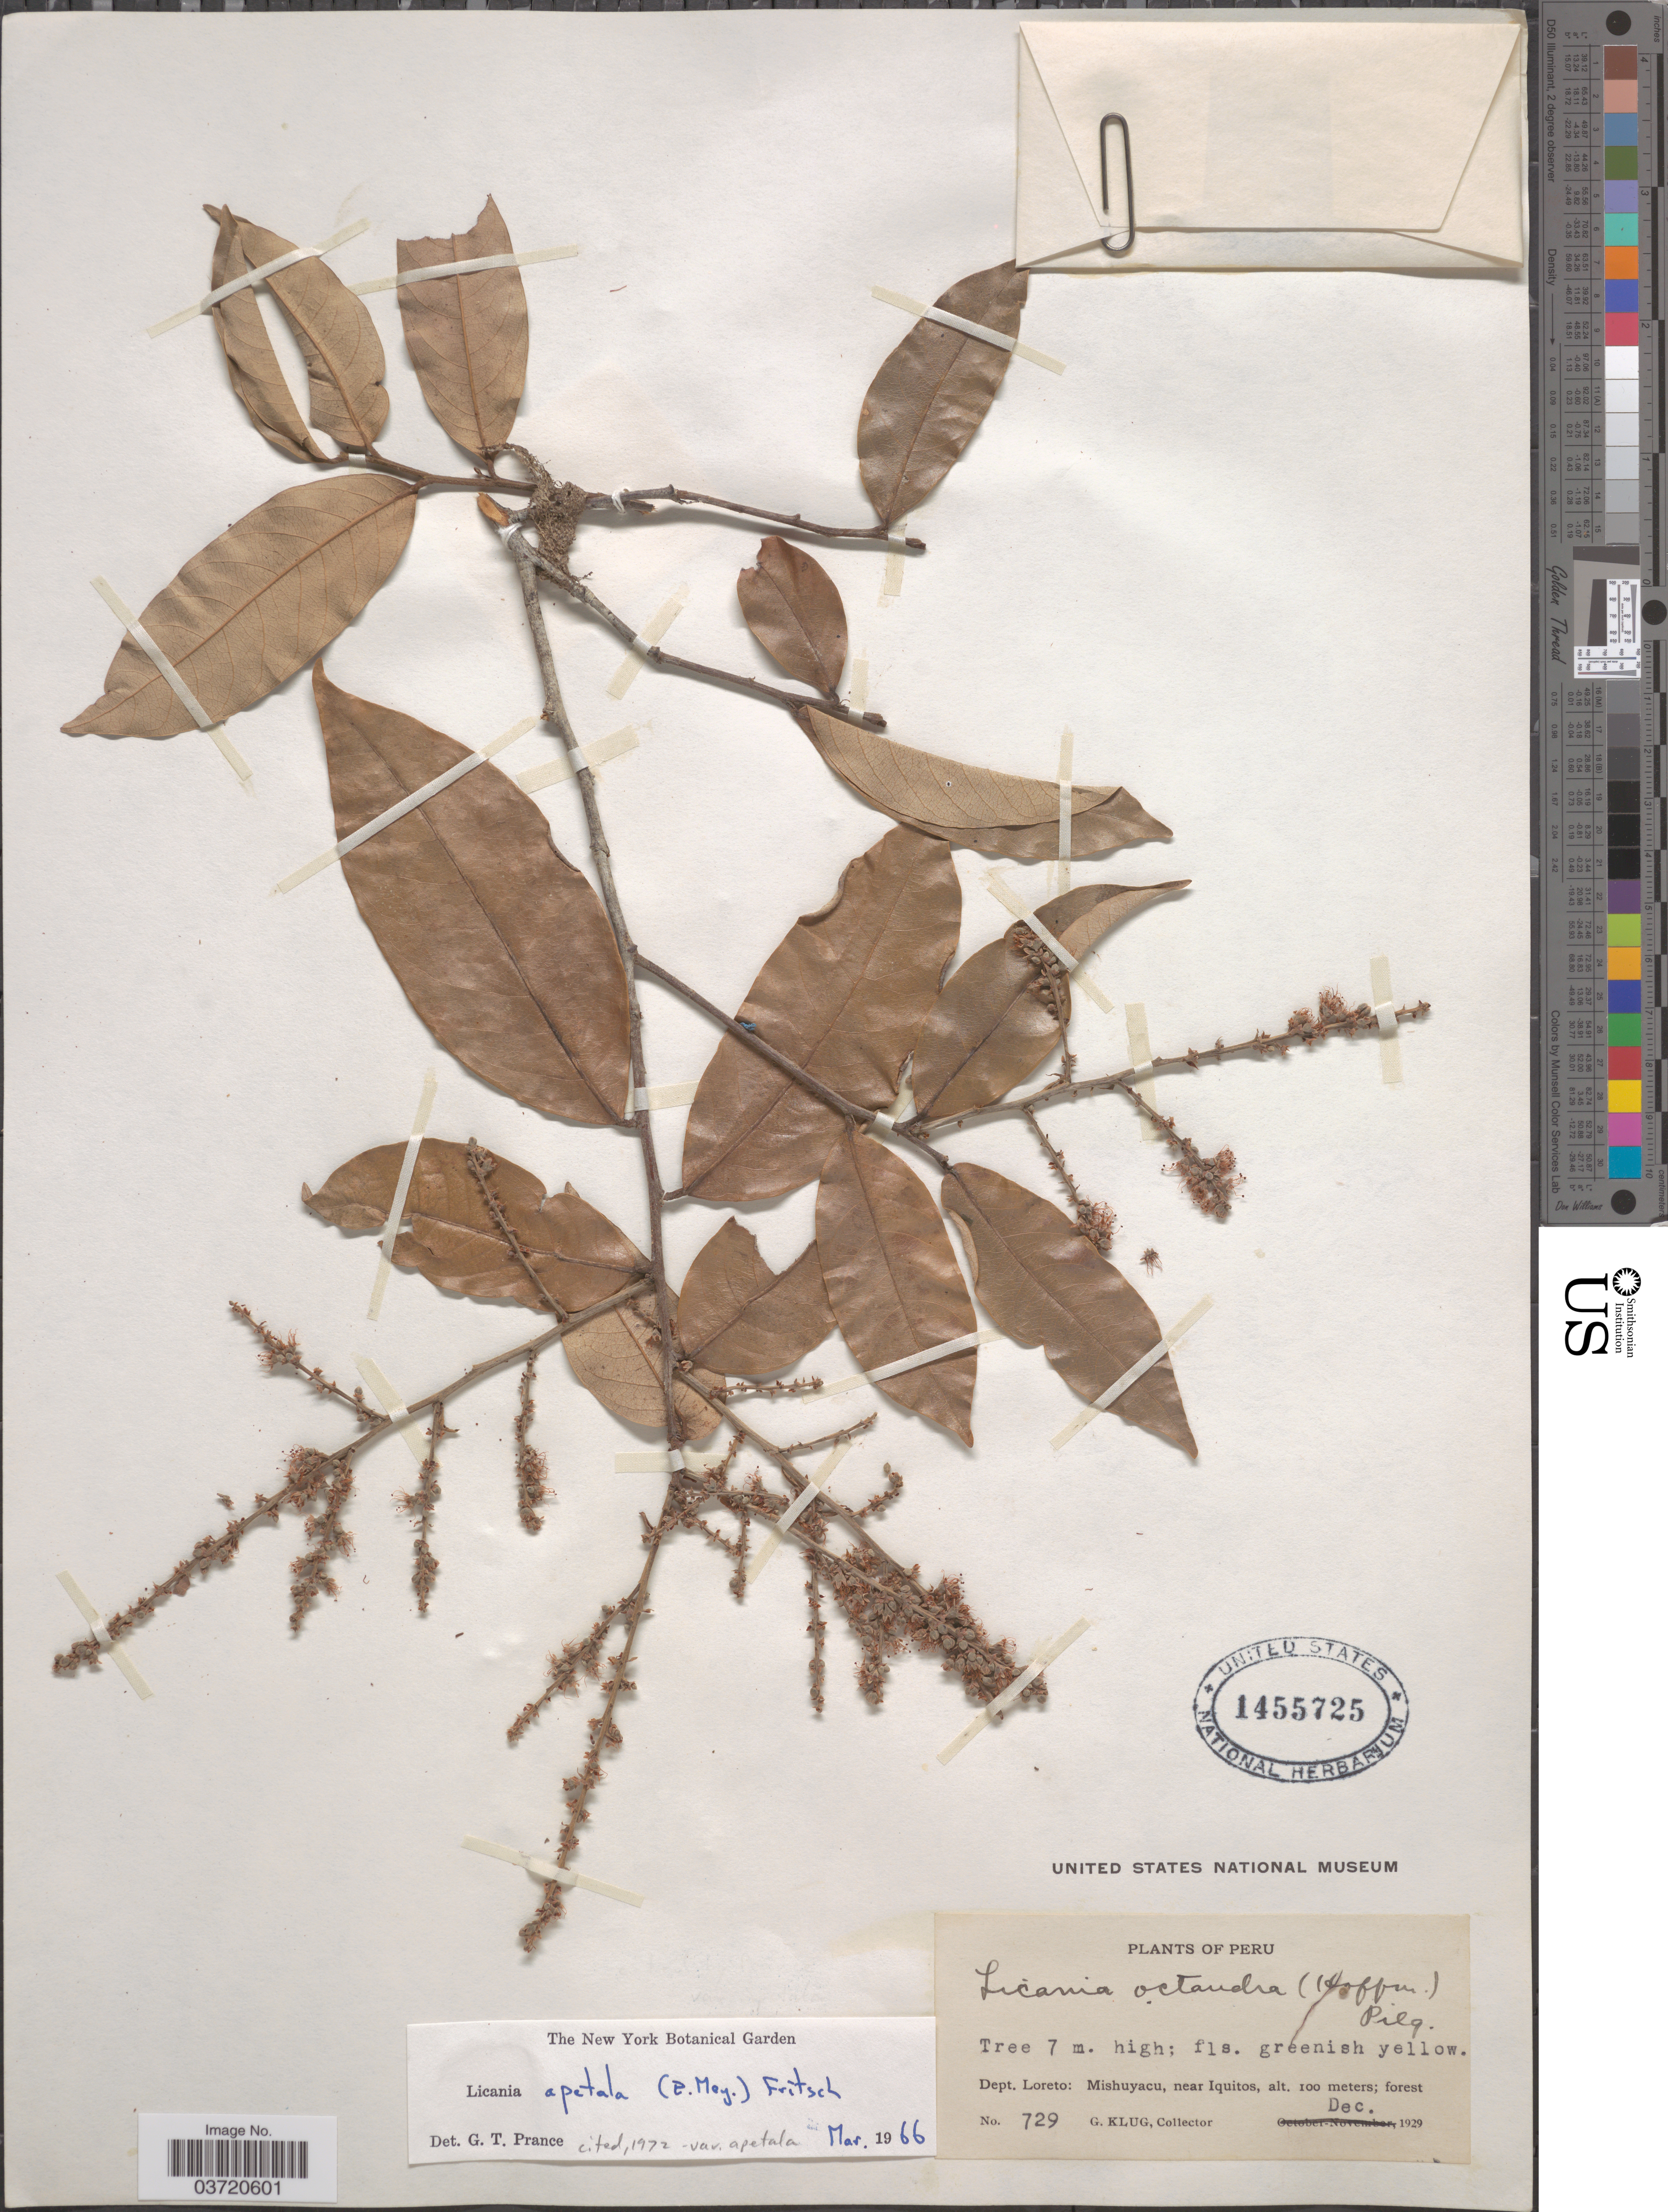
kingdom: Plantae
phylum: Tracheophyta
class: Magnoliopsida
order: Malpighiales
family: Chrysobalanaceae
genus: Leptobalanus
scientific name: Leptobalanus apetalus var. apetalus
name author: (E. Mey.) Sothers & Prance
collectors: G. Klug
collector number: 729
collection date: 1929-12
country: Peru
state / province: Loreto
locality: Dept. Loreto: Mishuyacu, near Iquitos.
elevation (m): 100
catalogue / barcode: US 1455725